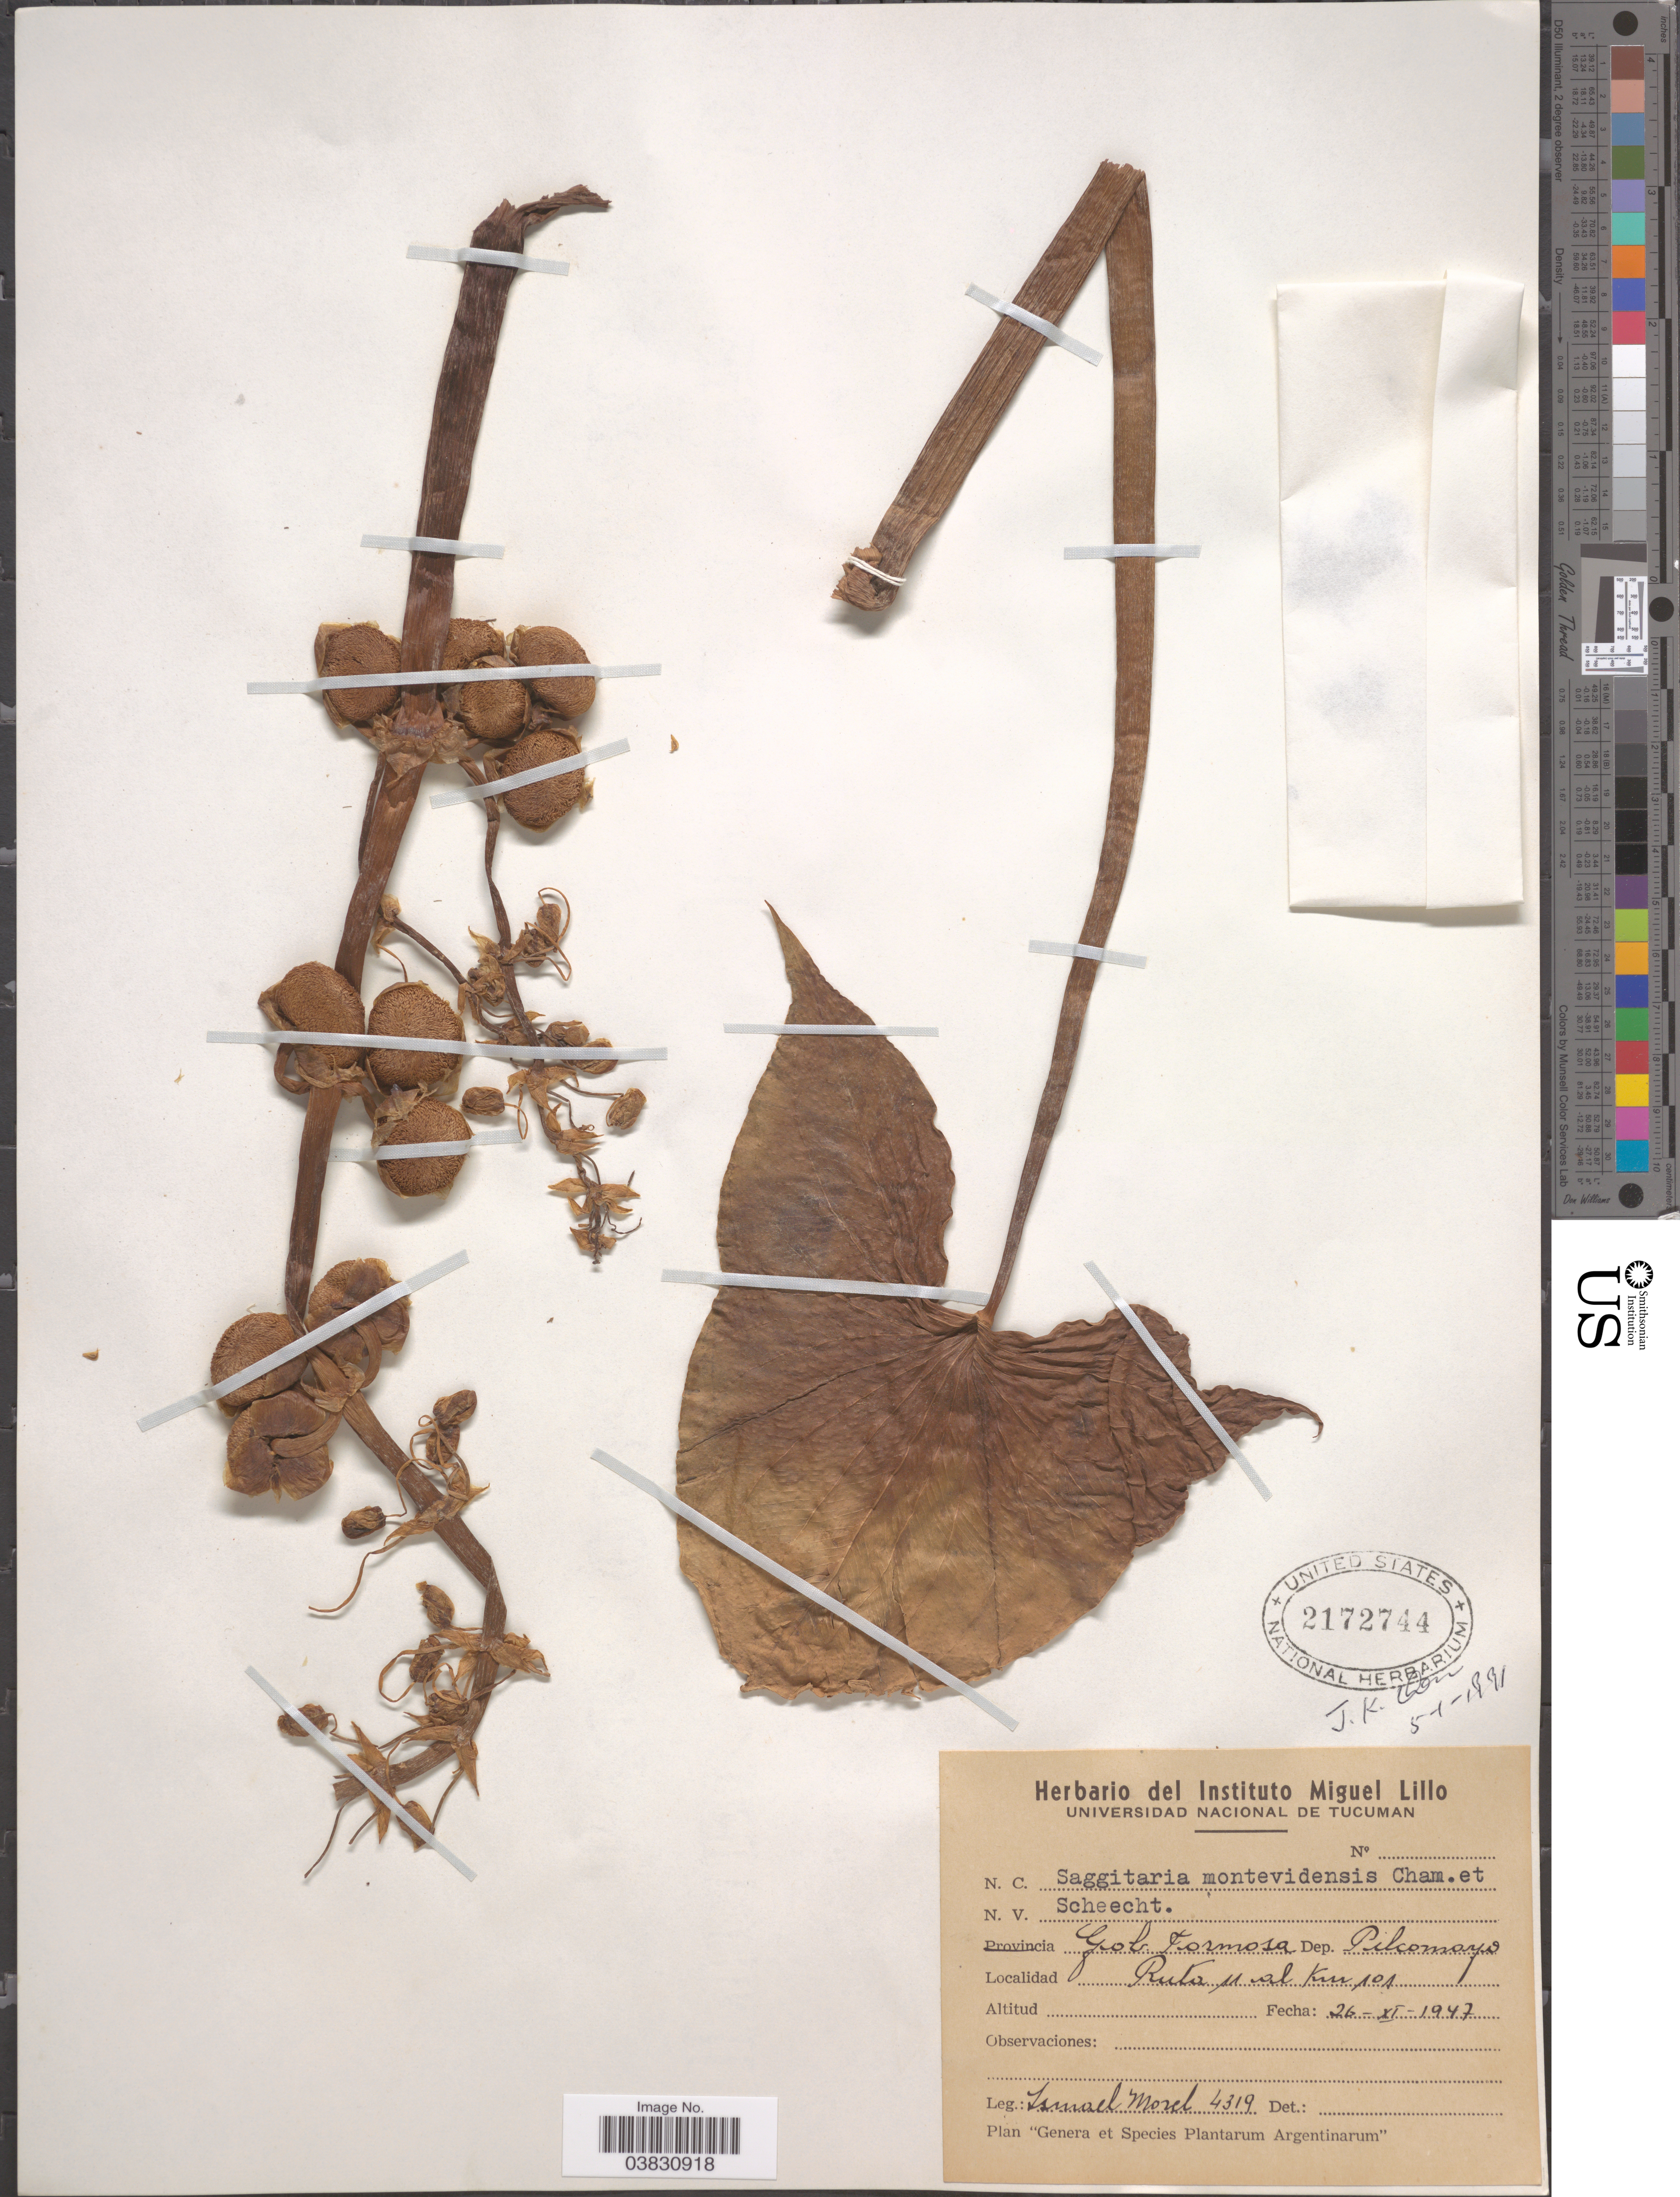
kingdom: Plantae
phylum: Tracheophyta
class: Liliopsida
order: Alismatales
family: Alismataceae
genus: Sagittaria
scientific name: Sagittaria montevidensis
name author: Cham. & Schltdl.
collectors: I. Morel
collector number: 4319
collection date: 1947-11-26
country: Argentina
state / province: Formosa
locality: Gob. Formosa. Dep. Pilcomayo. Rutá 11 al Km 101.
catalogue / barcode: US 2172744